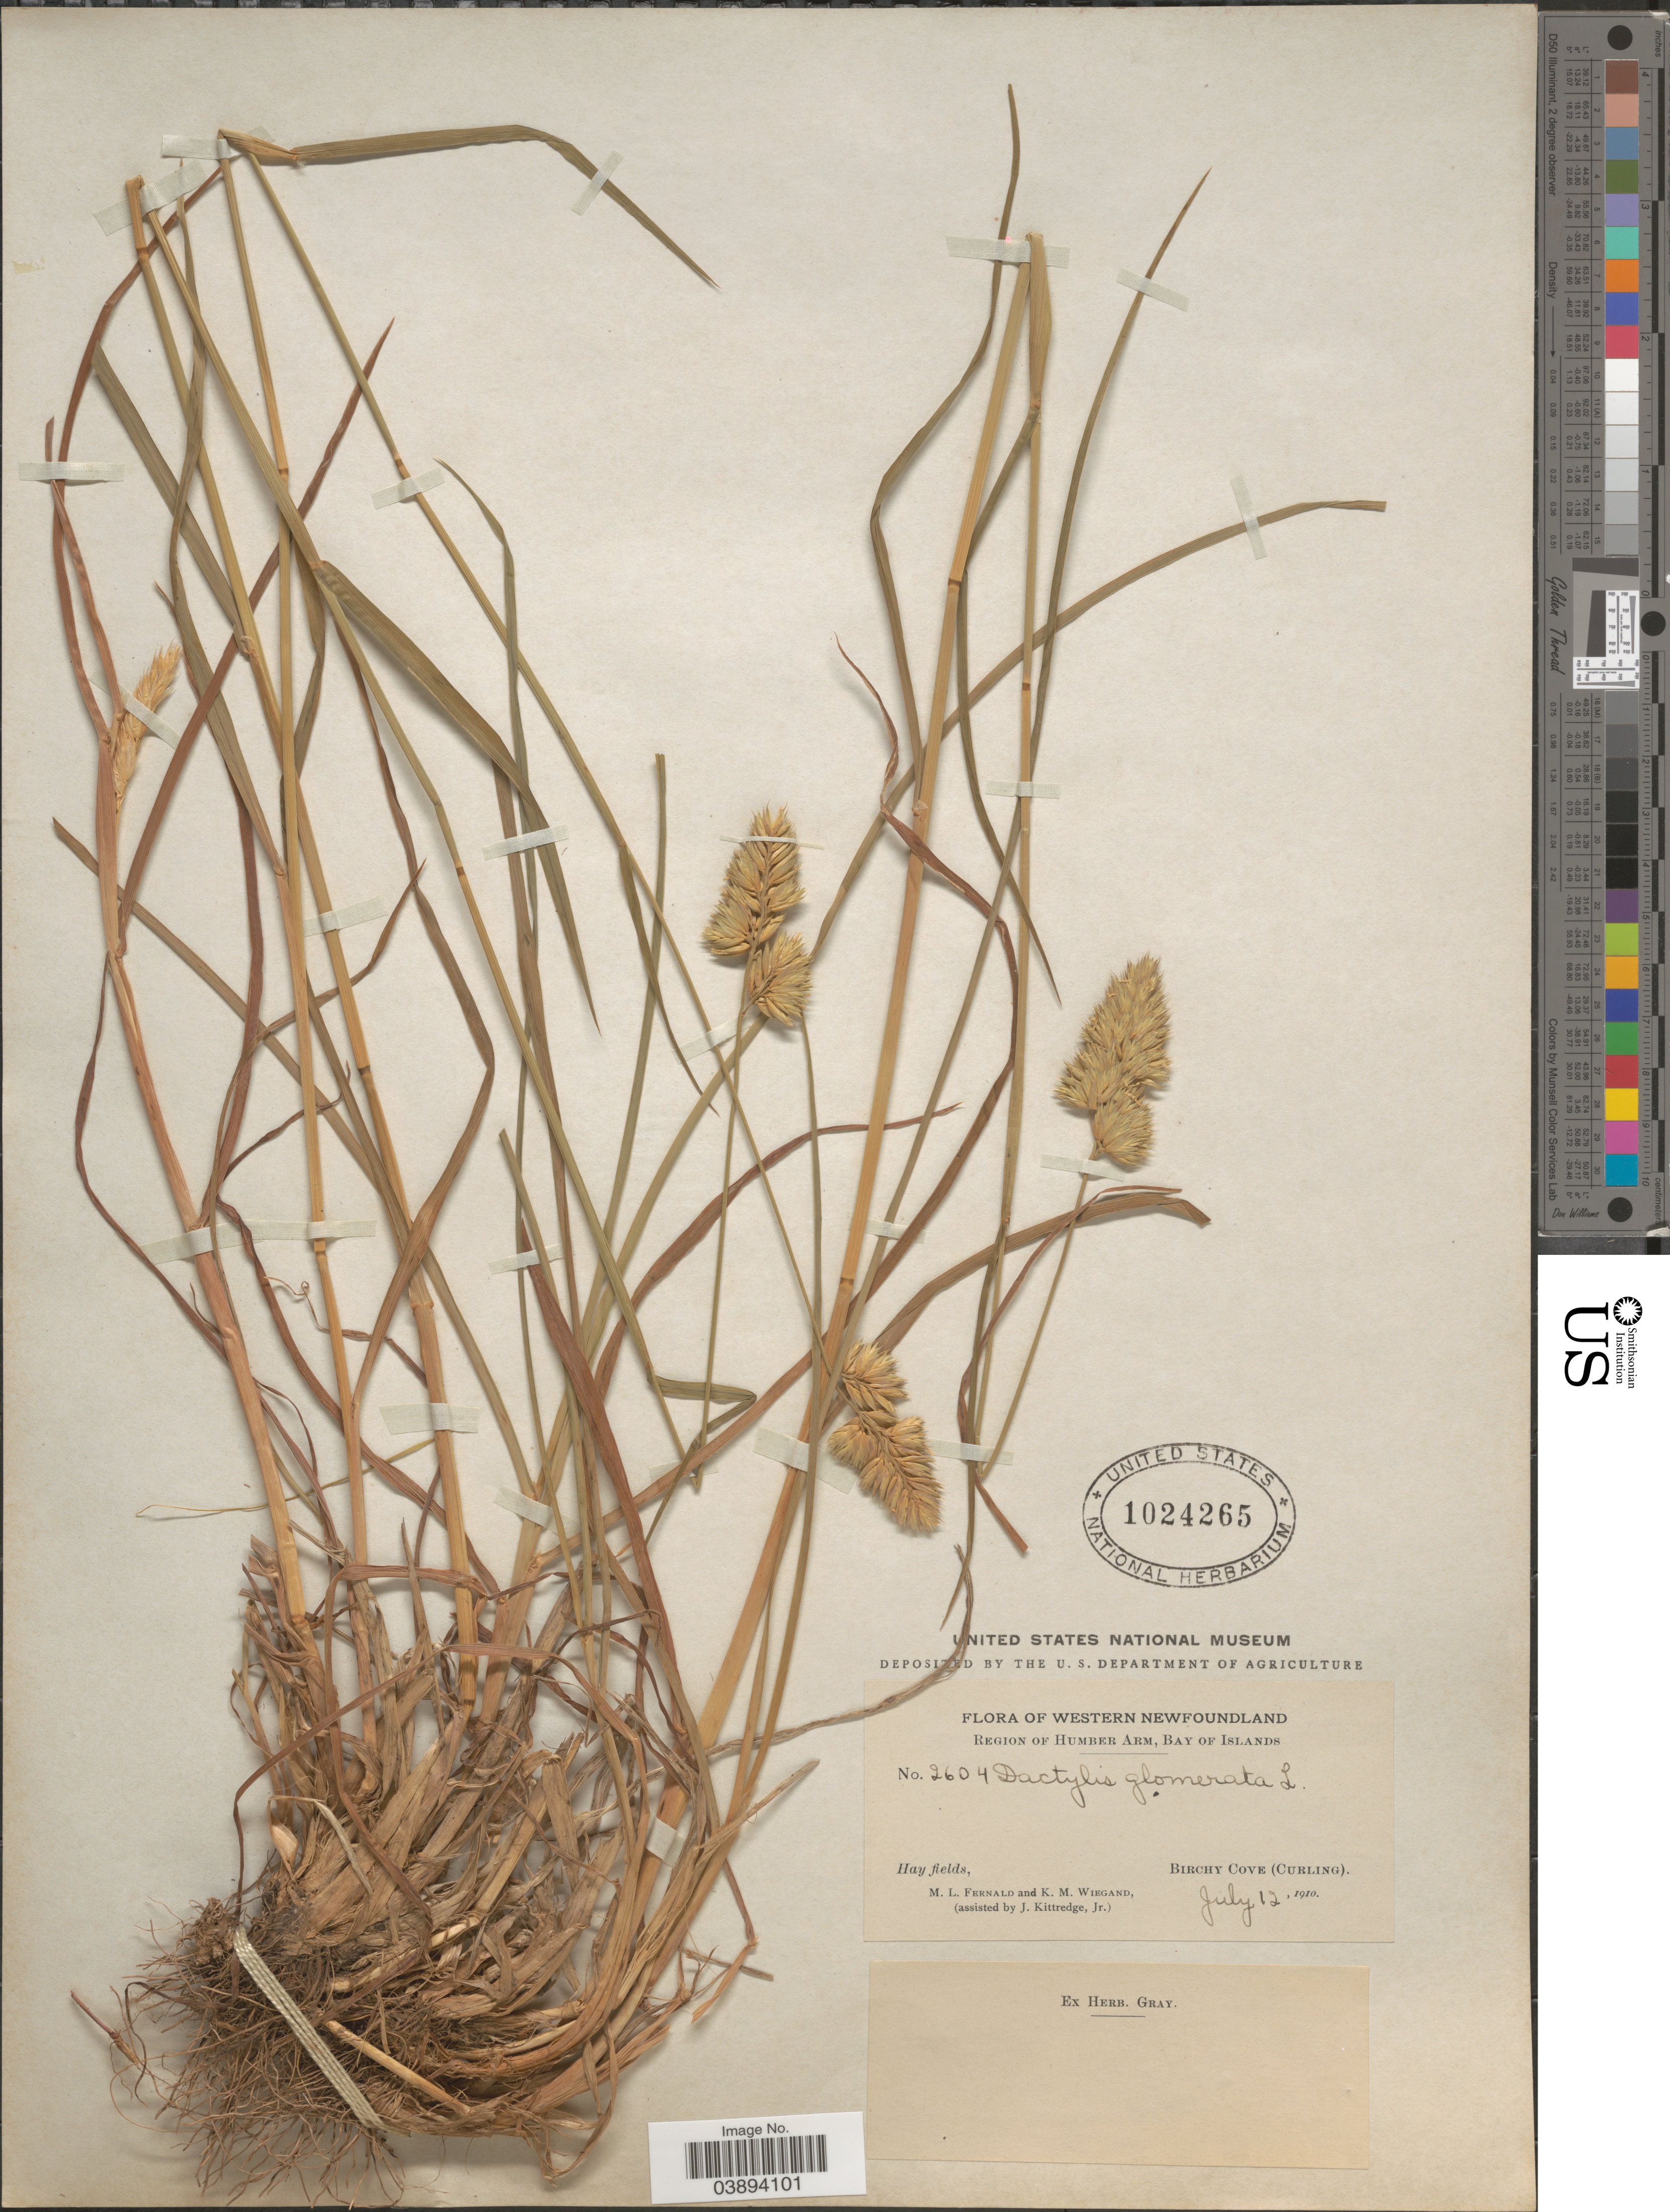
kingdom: Plantae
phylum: Tracheophyta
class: Liliopsida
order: Poales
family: Poaceae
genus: Dactylis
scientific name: Dactylis glomerata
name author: L.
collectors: M. L. Fernald, K. M. Wiegand & J. Kittredge Jr.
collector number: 2604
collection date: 1910-07-12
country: Canada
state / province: Newfoundland and Labrador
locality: Western Newfoundland. Region of Humber Arm, Bay of Islands. Birchy Cove (Curling).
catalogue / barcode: US 1024265